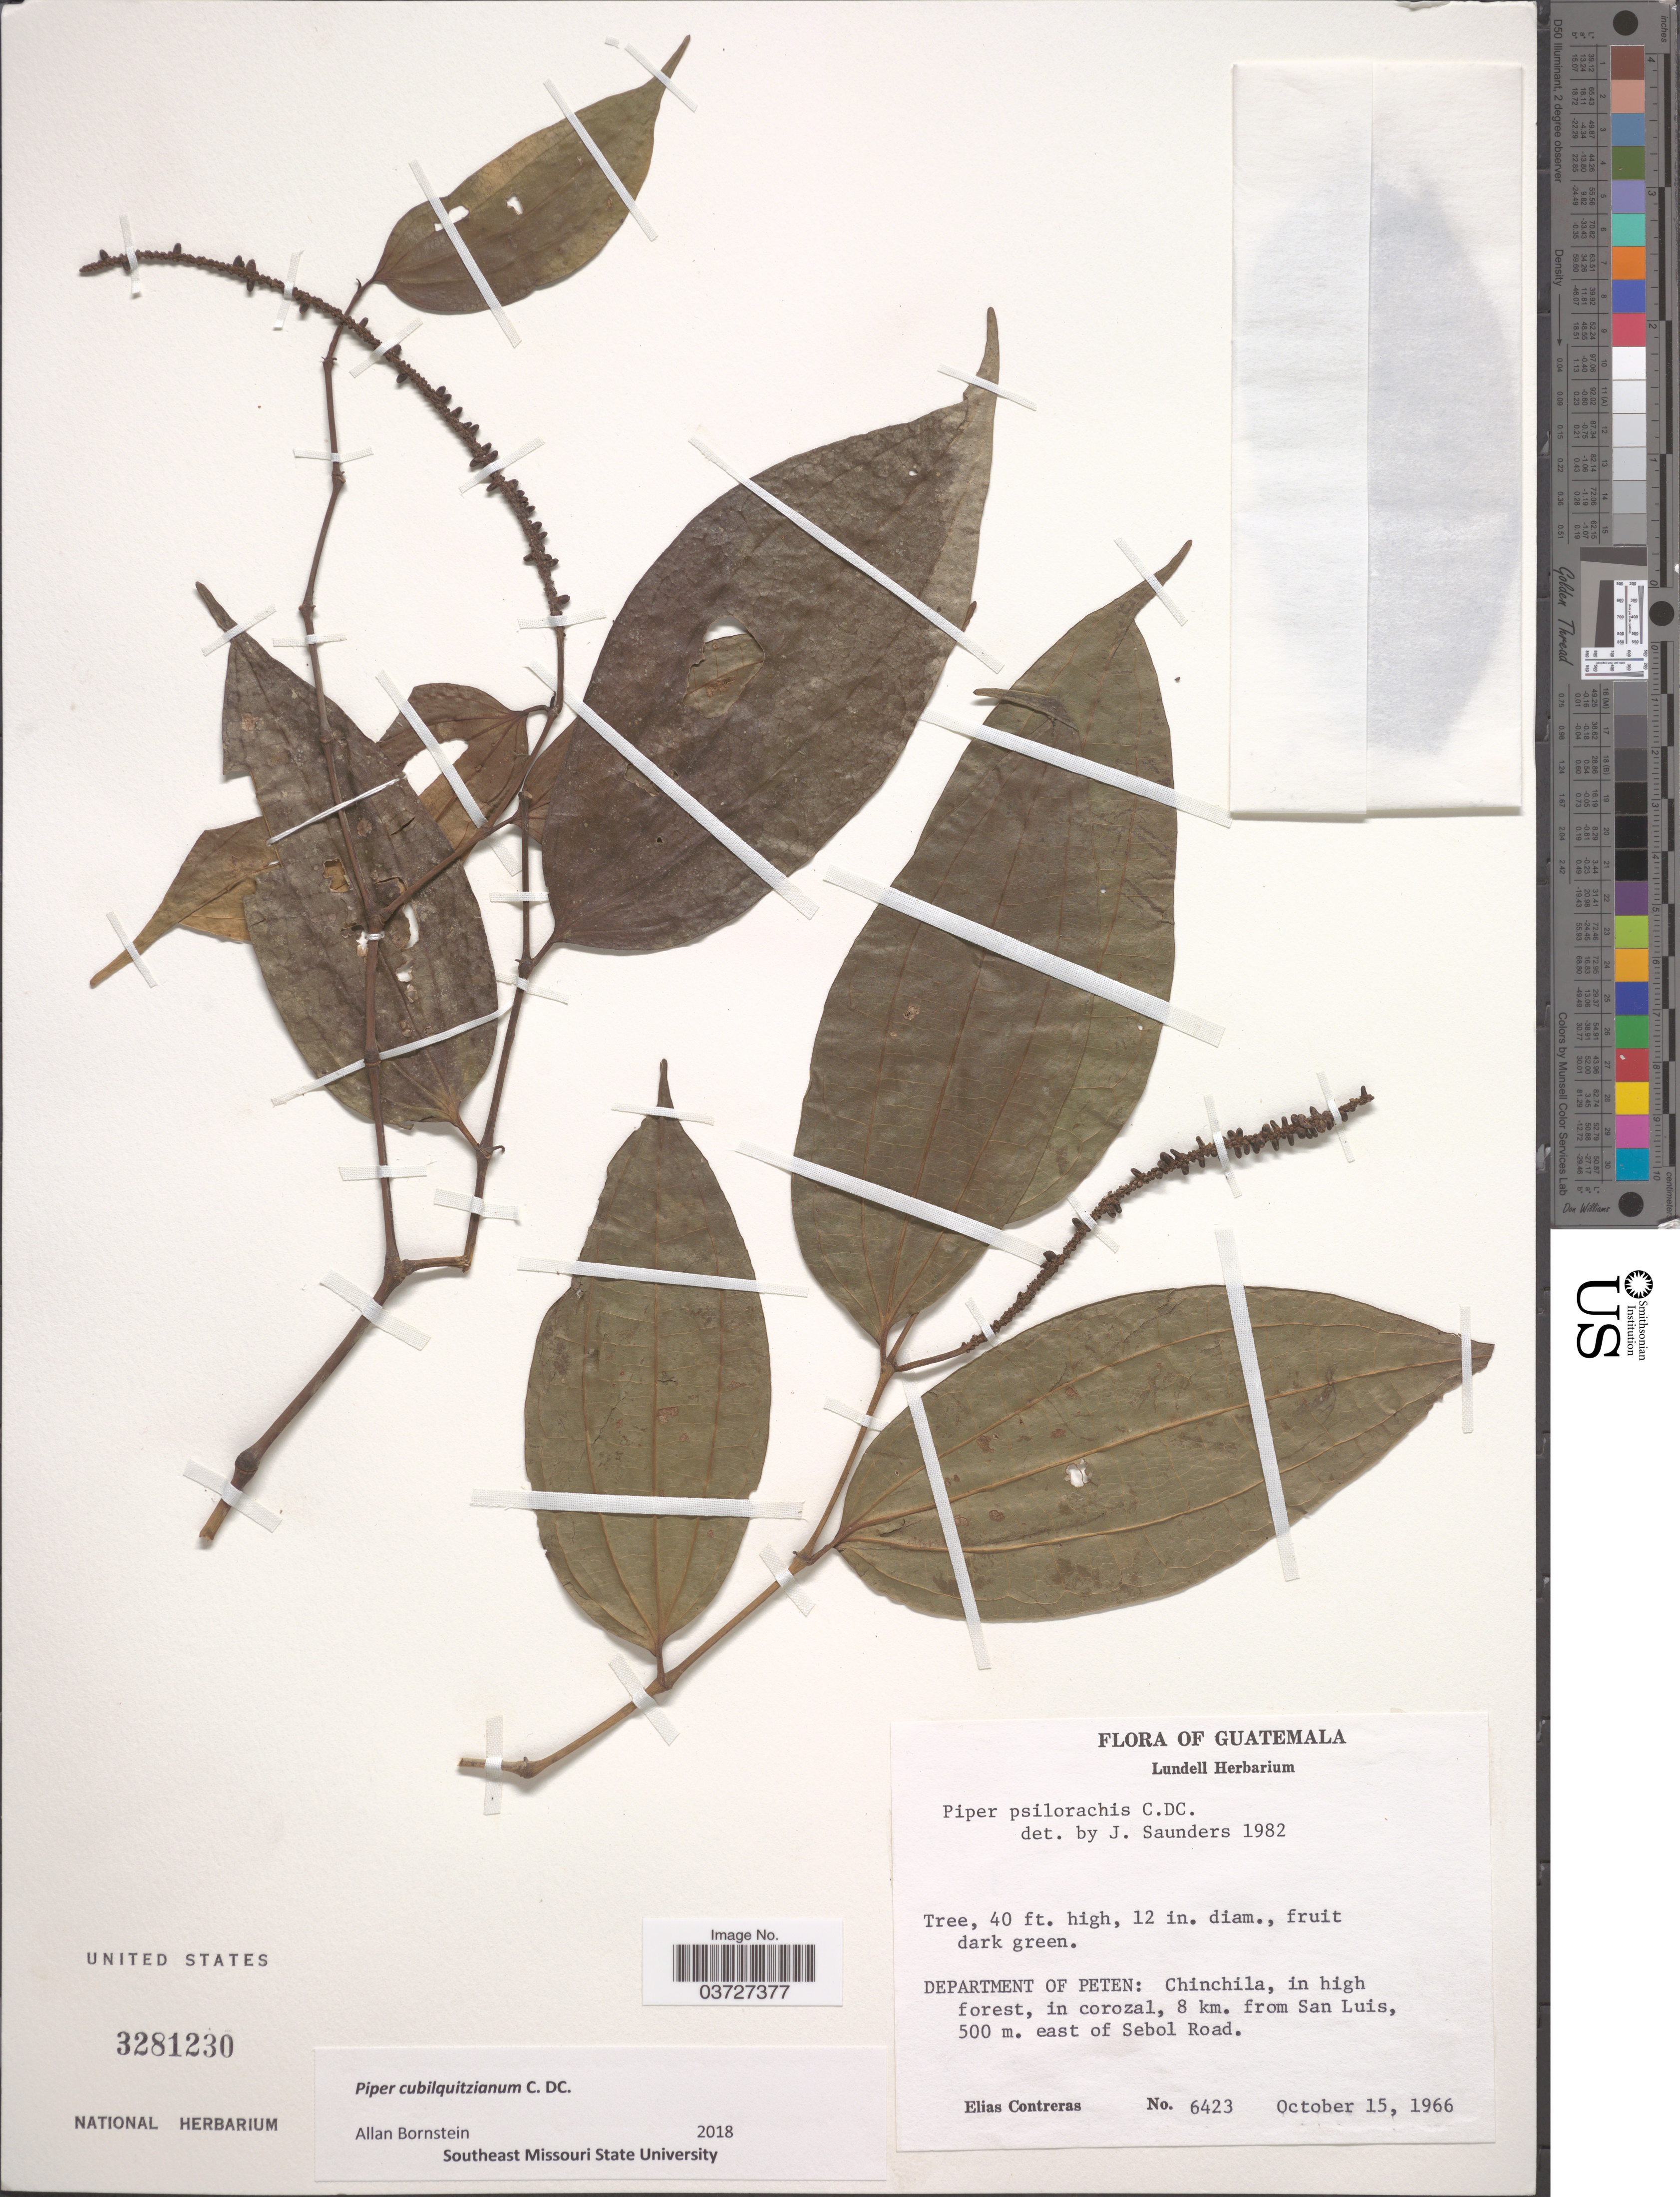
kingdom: Plantae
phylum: Tracheophyta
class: Magnoliopsida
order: Piperales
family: Piperaceae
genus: Piper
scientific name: Piper cubilquitzianum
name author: C. DC.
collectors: E. Contreras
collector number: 6423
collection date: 1966-10-15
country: Guatemala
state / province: El Peten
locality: Department of Peten: Chinchila, in high forest, in corozal, 8 km. from San Luis, 500 m. east of Sebol Road.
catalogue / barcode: US 3281230